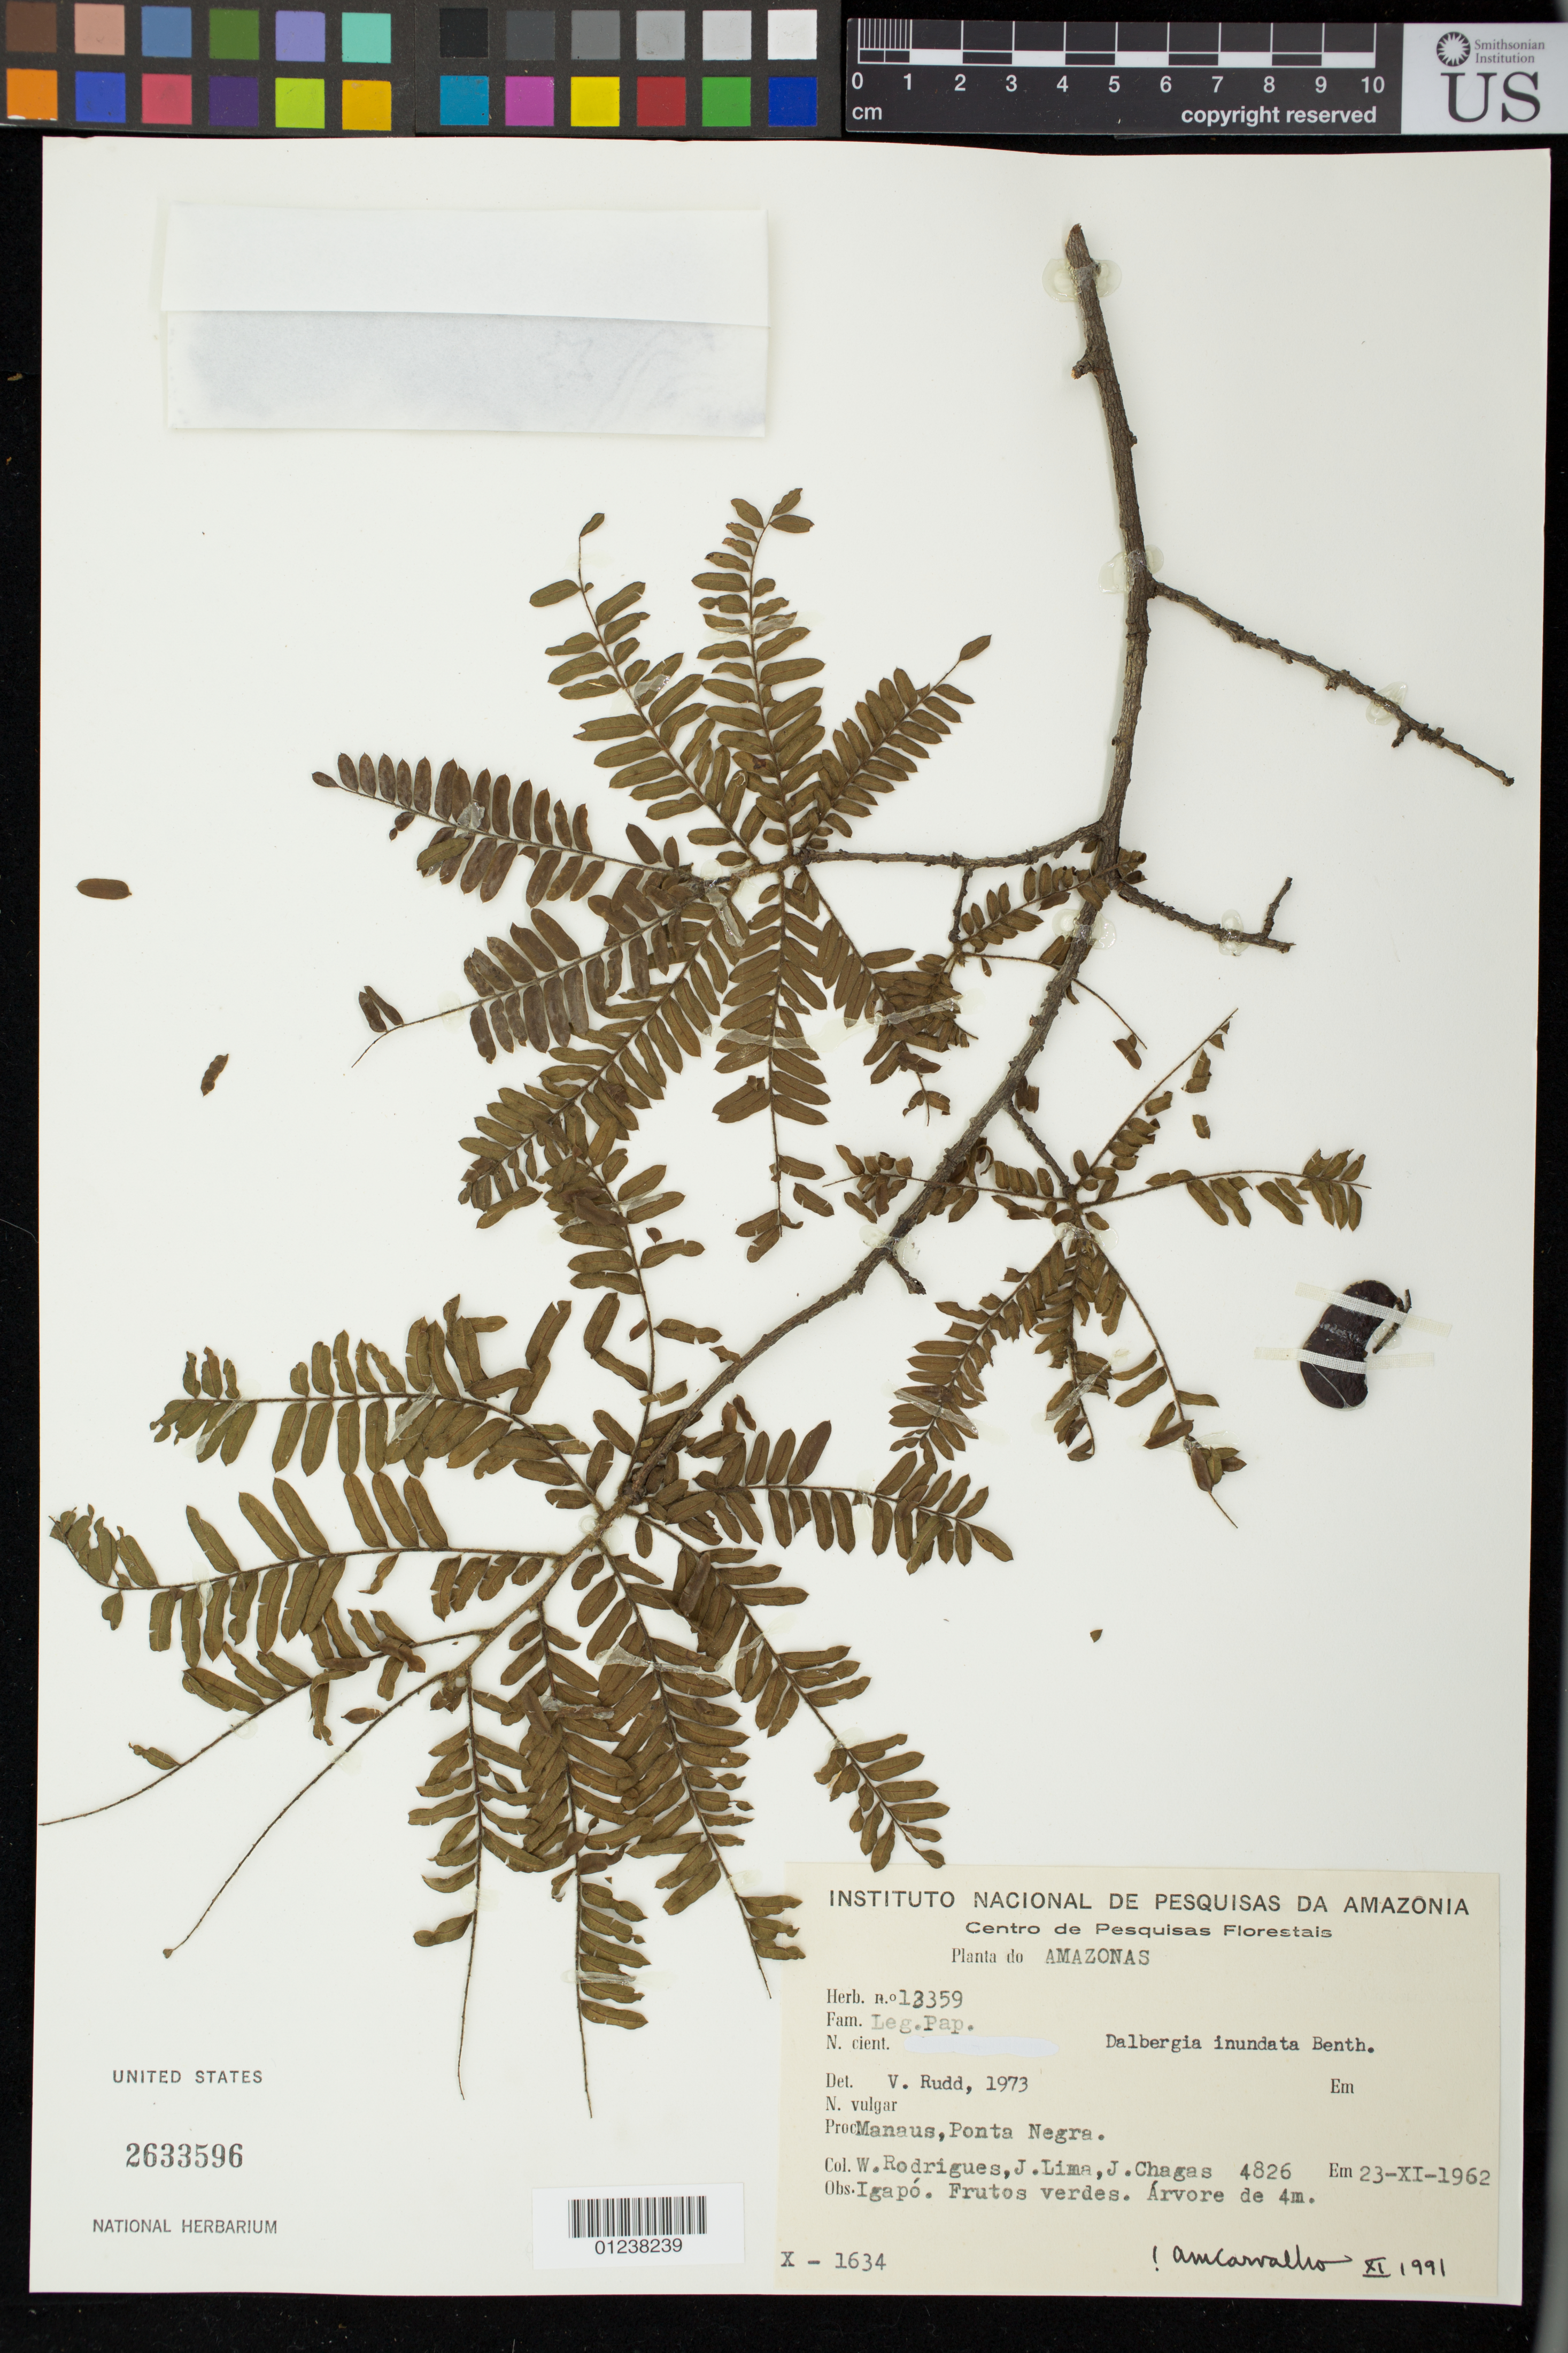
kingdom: Plantae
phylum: Tracheophyta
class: Magnoliopsida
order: Fabales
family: Fabaceae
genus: Dalbergia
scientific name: Dalbergia inundata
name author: Benth.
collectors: W. Rodrigues, J. Lima & J. Chagas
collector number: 4826/ Herb no. 13359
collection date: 1962-11-23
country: Brazil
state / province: Amazonas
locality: Manaus, Ponta Negra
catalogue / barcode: US 2633596